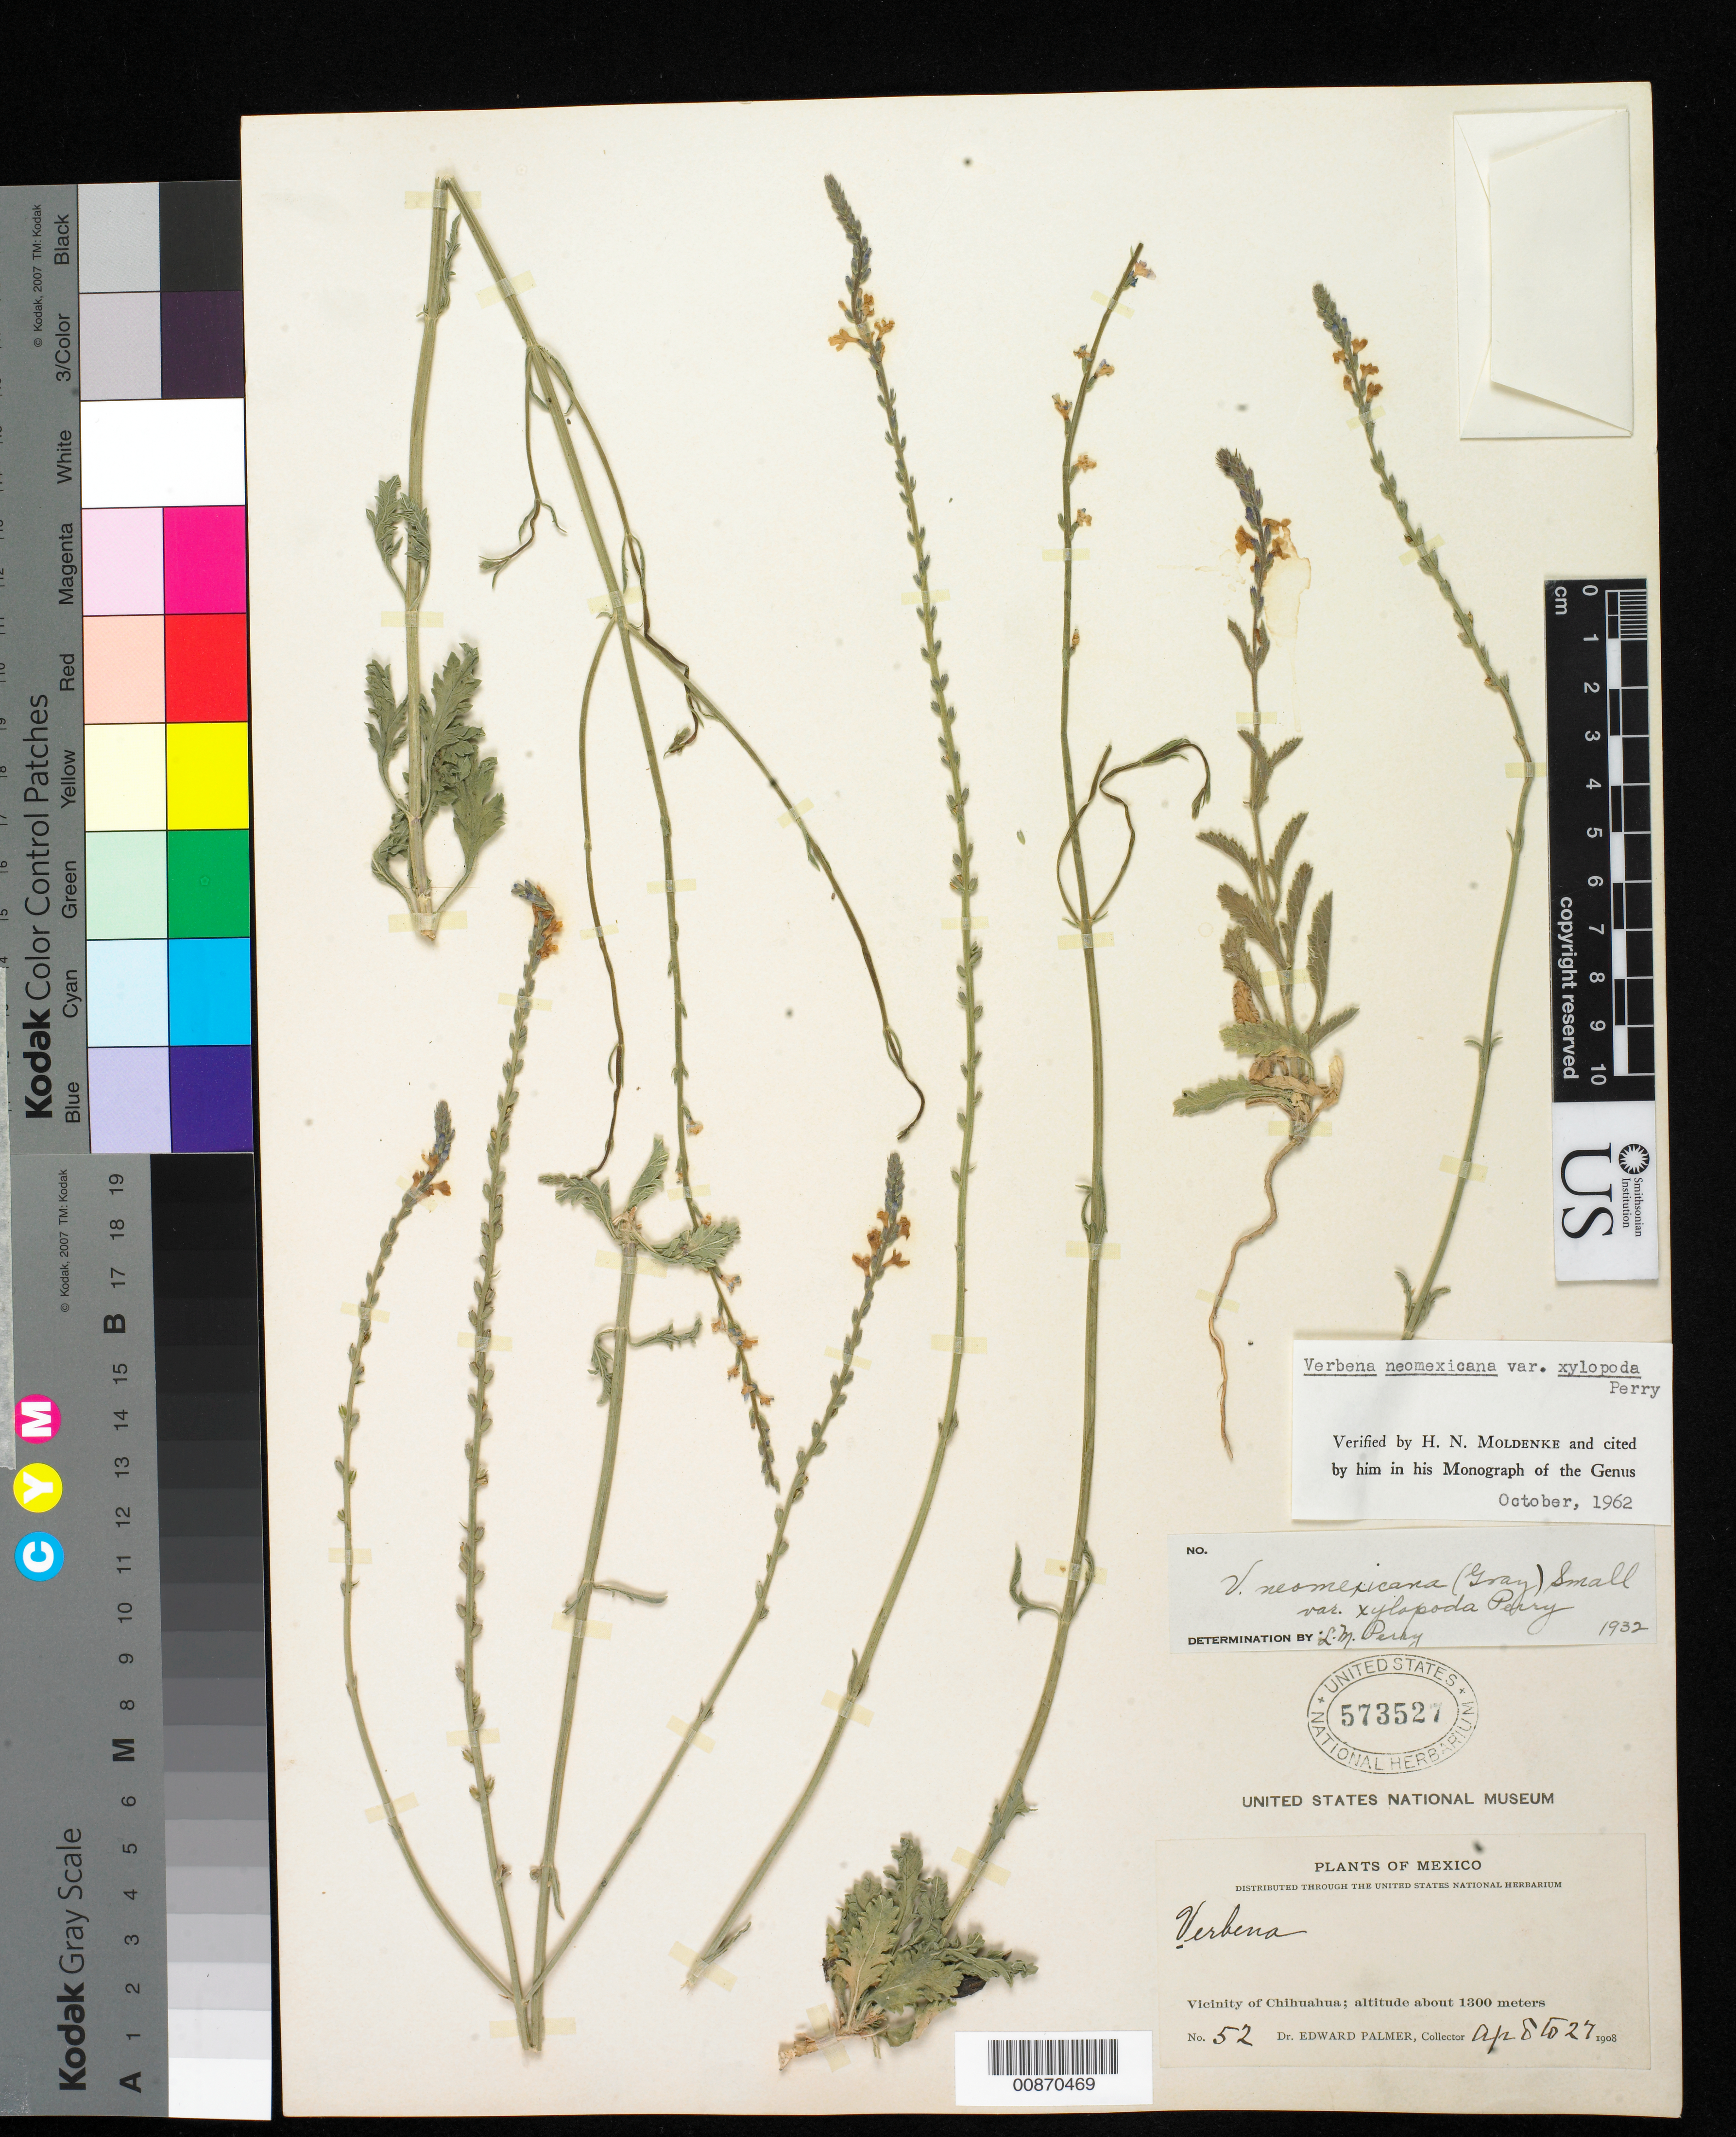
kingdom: Plantae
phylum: Tracheophyta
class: Magnoliopsida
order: Lamiales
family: Verbenaceae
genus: Verbena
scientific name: Verbena neomexicana var. xylopoda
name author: L.M. Perry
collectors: E. Palmer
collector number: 52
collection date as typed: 08 Apr 1908 to 27 Apr 1908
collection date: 1908-04-08/1908-04-27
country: Mexico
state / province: Chihuahua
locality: Vicinity of Chihuahua.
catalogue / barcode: US 573527